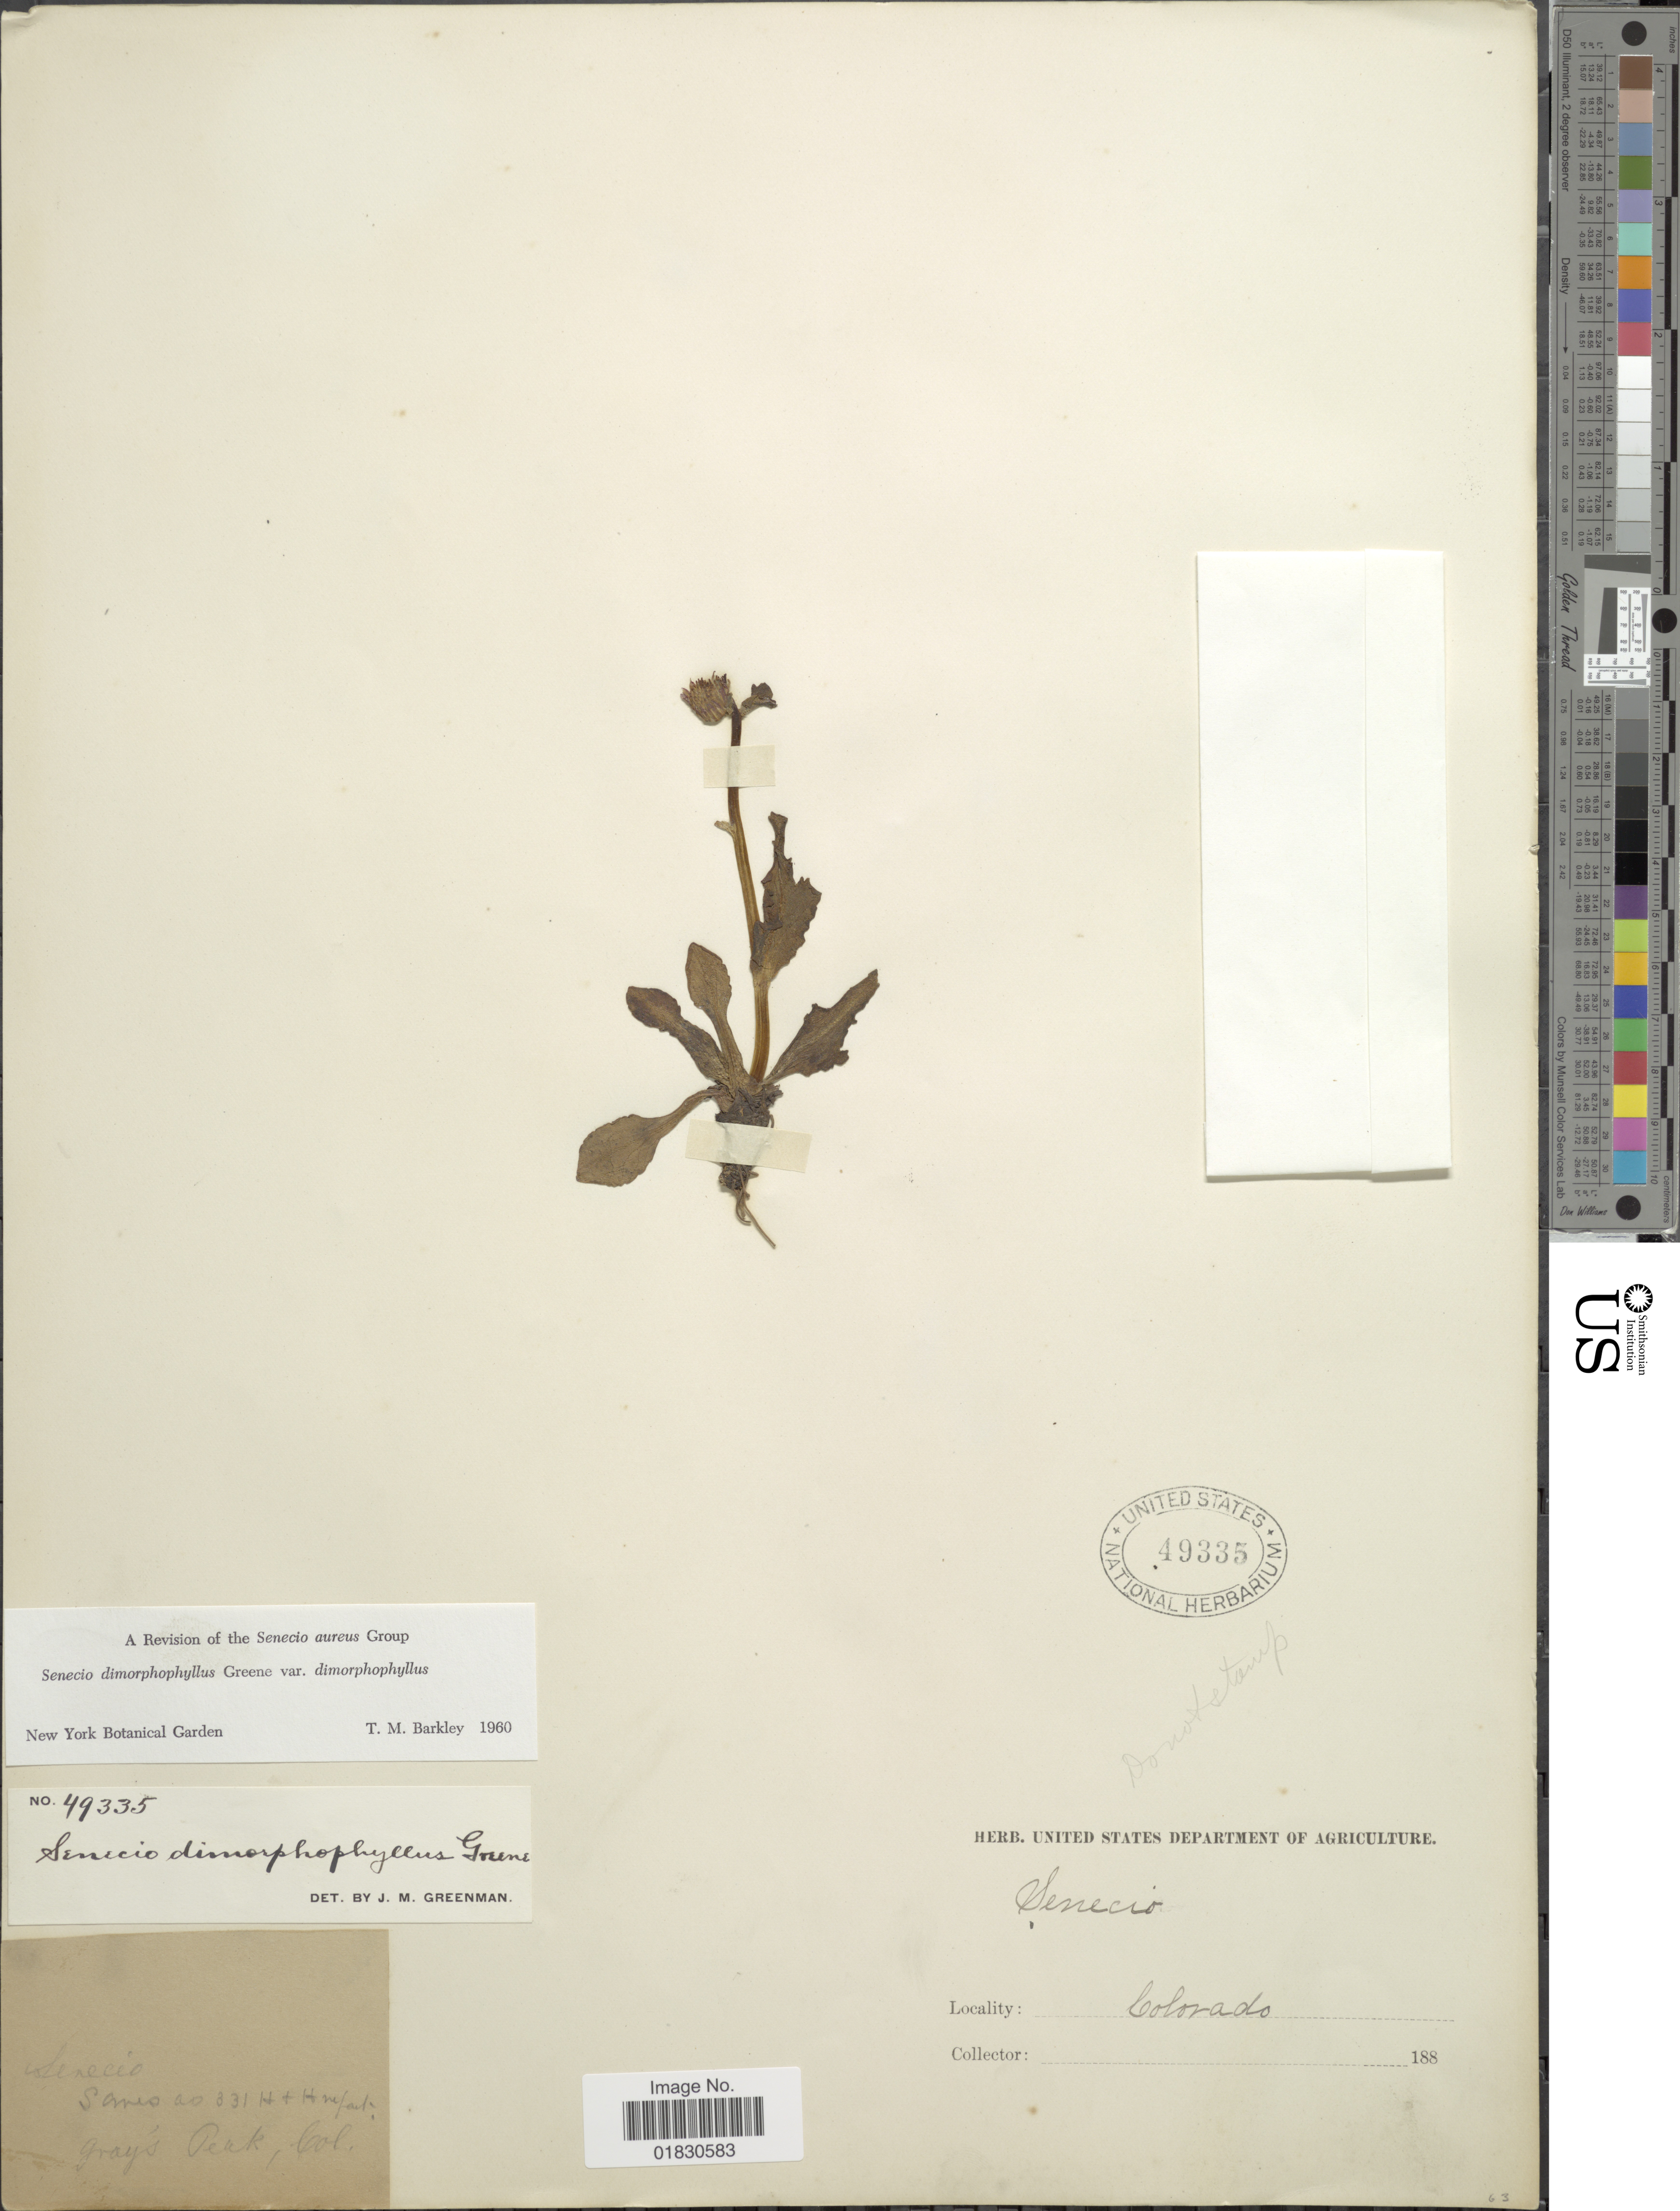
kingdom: Plantae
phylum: Tracheophyta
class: Magnoliopsida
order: Asterales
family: Asteraceae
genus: Packera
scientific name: Packera dimorphophylla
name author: (Greene) W.A. Weber & Á. Löve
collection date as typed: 188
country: United States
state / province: Colorado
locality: Gray's Peak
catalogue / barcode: US 49335